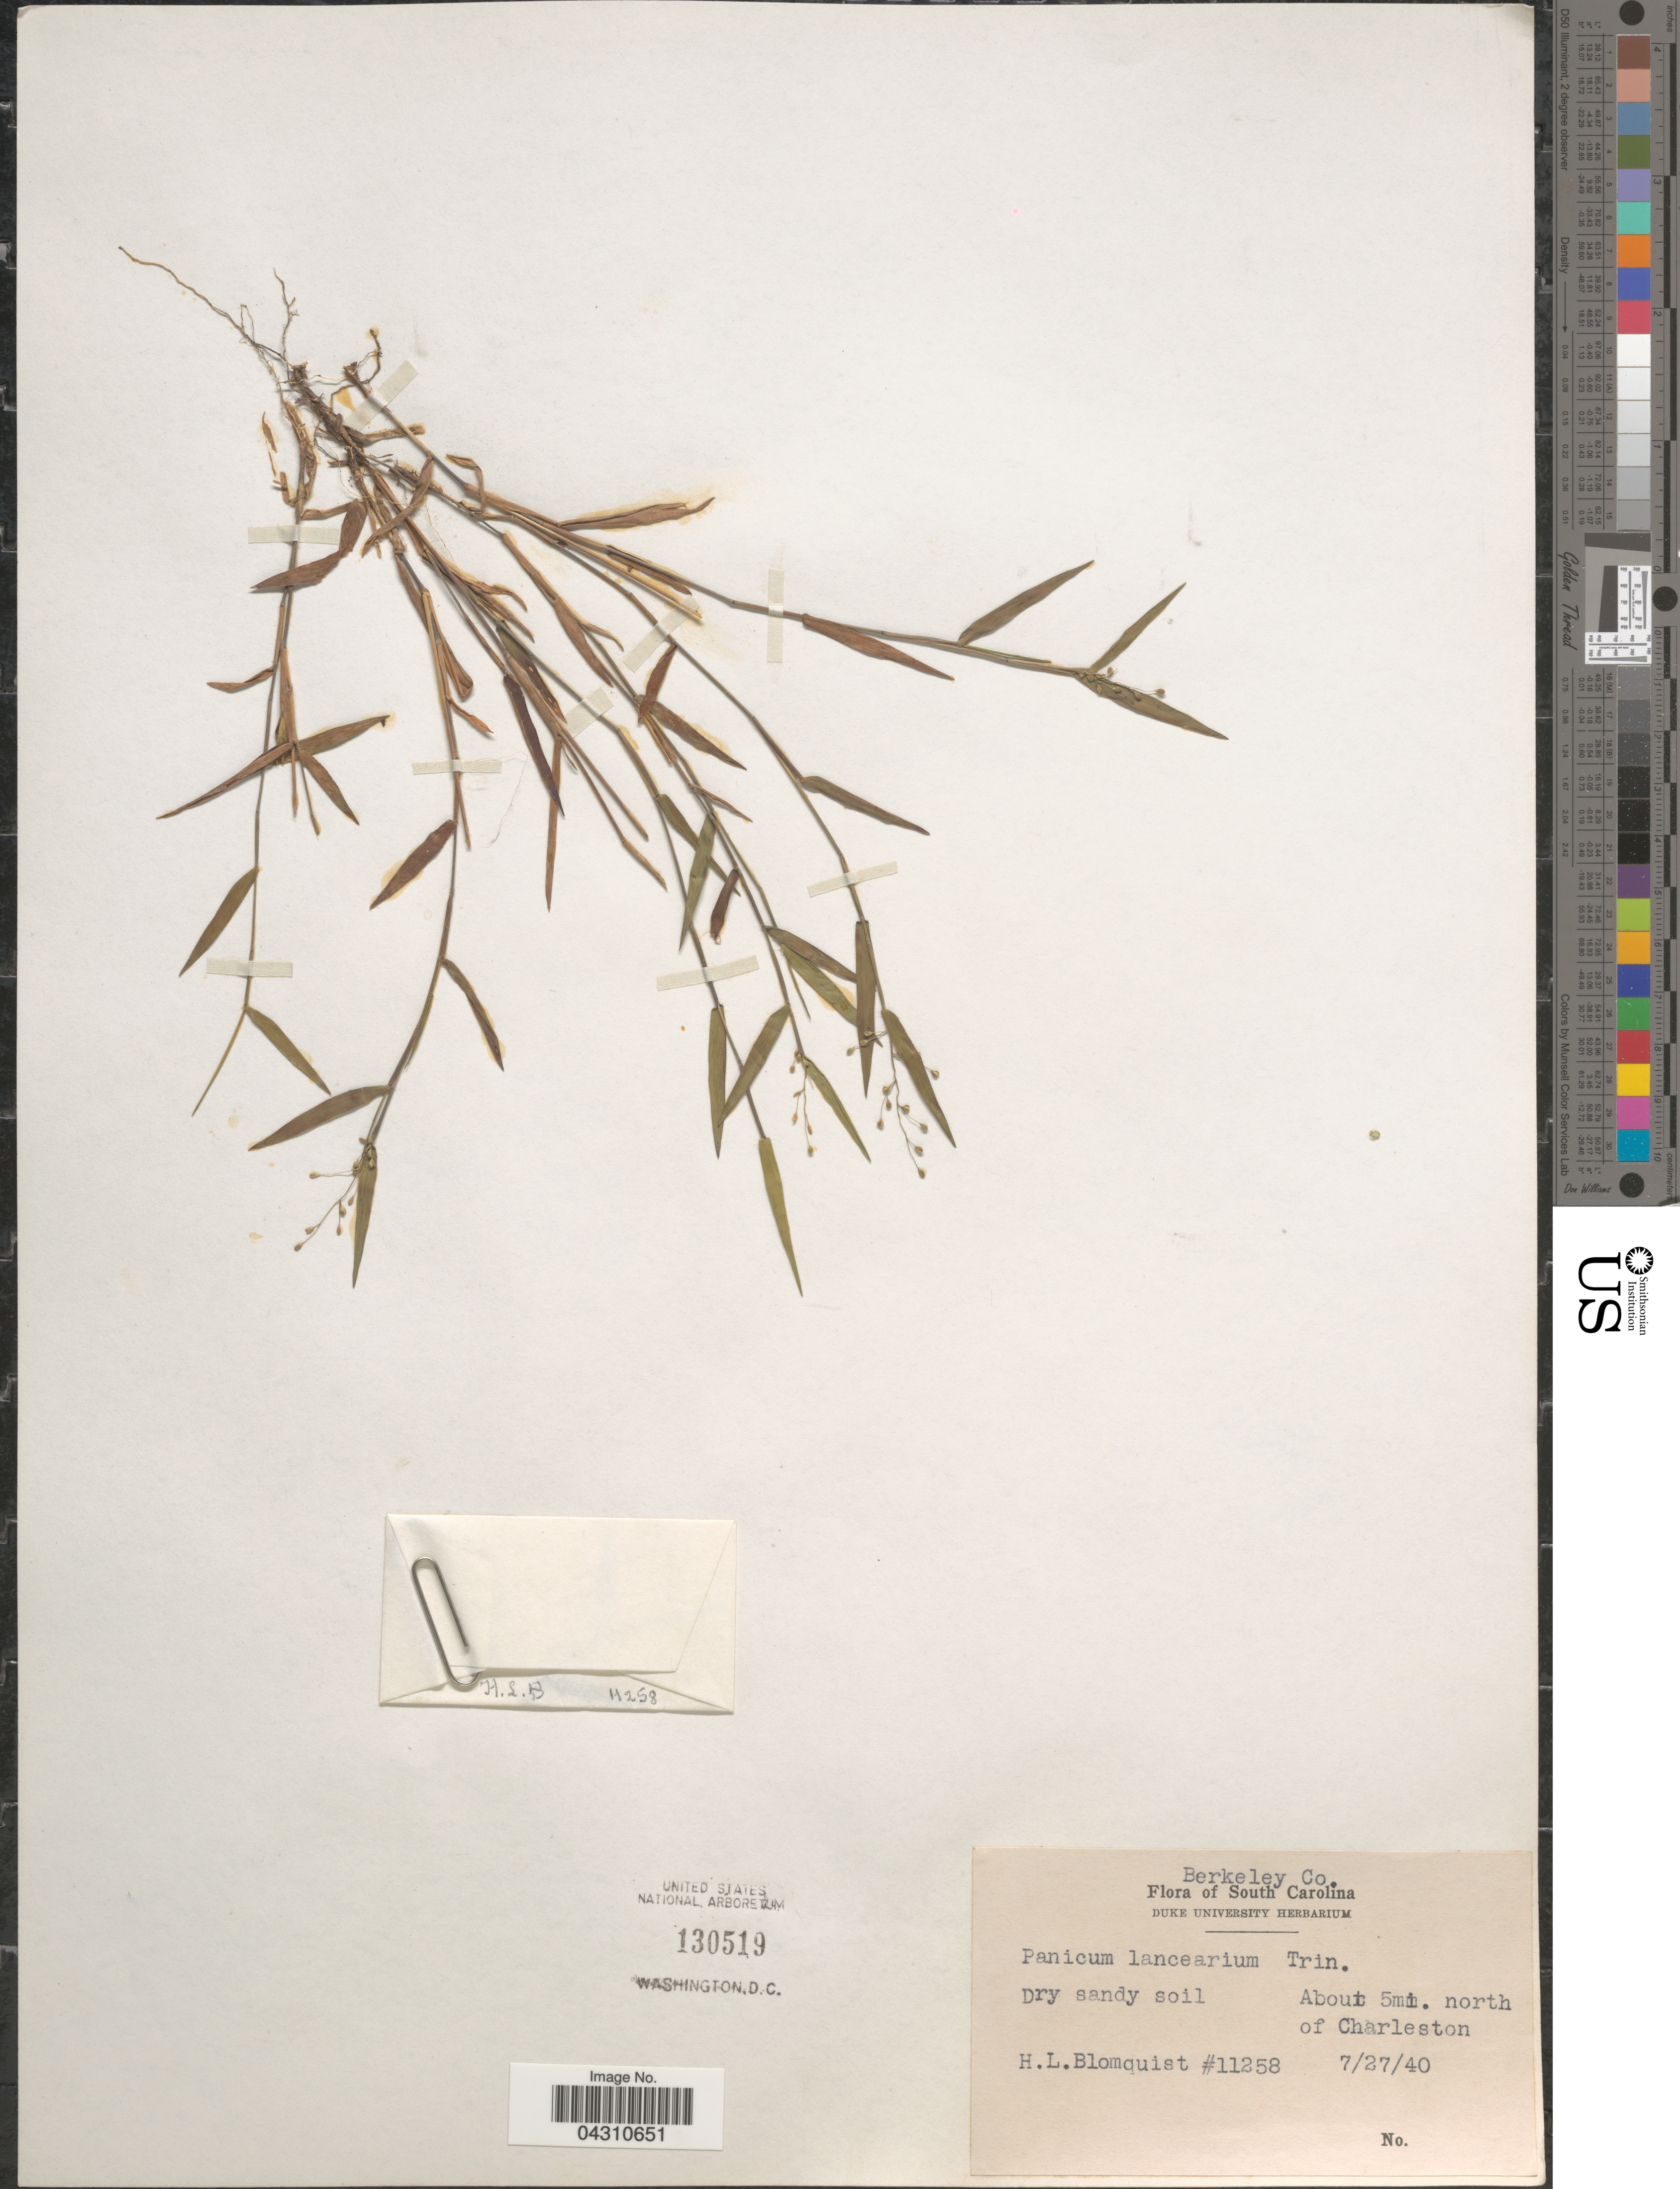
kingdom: Plantae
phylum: Tracheophyta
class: Liliopsida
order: Poales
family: Poaceae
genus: Dichanthelium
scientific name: Dichanthelium portoricense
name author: (Desv. ex Ham.) B.F. Hansen & Wunderlin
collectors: H. Blomquist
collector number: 11258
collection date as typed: Transcribed d/m/y: 27/7/40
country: United States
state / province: South Carolina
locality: Berkeley Co. Dry sandy soil. About 5 mi. north of Charleston.